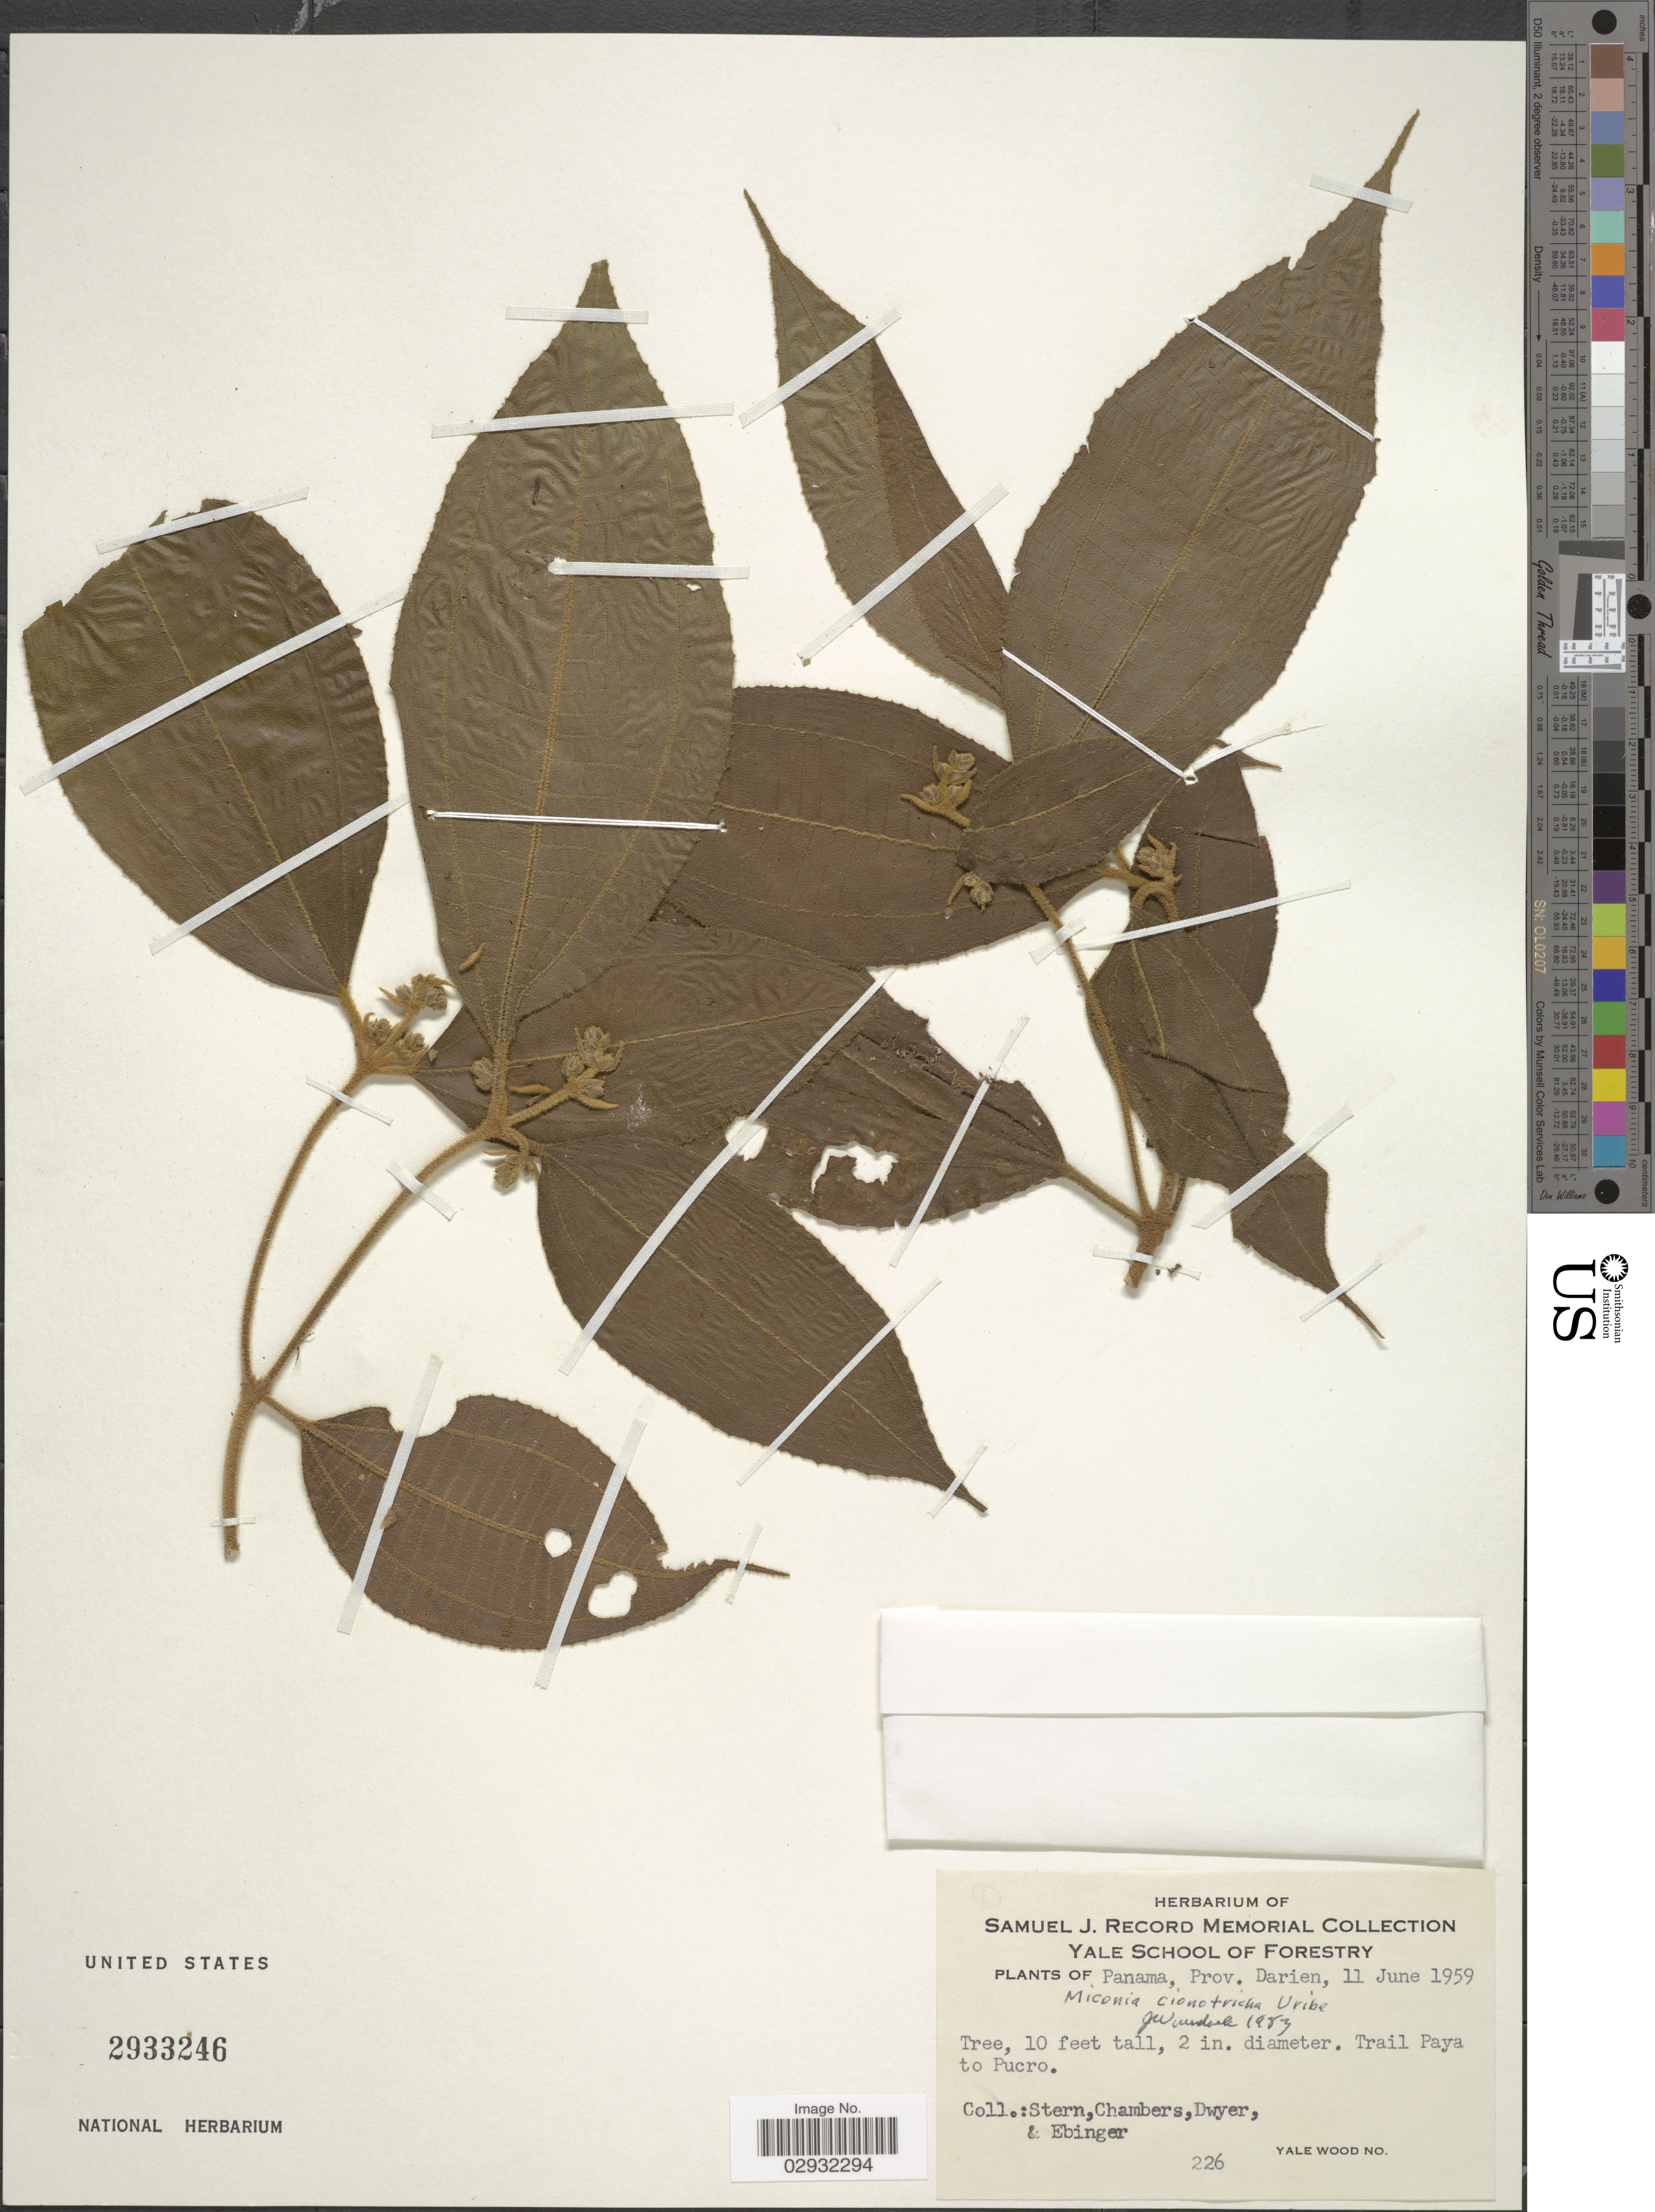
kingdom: Plantae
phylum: Tracheophyta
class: Magnoliopsida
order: Myrtales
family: Melastomataceae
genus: Miconia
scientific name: Miconia cionotricha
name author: L. Uribe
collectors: Stern, -. Chambers, Dwyer, -- & Ebinger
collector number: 226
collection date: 1959-06-11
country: Panama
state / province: Darién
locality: Trail Paya to Pucro.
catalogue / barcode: US 2933246